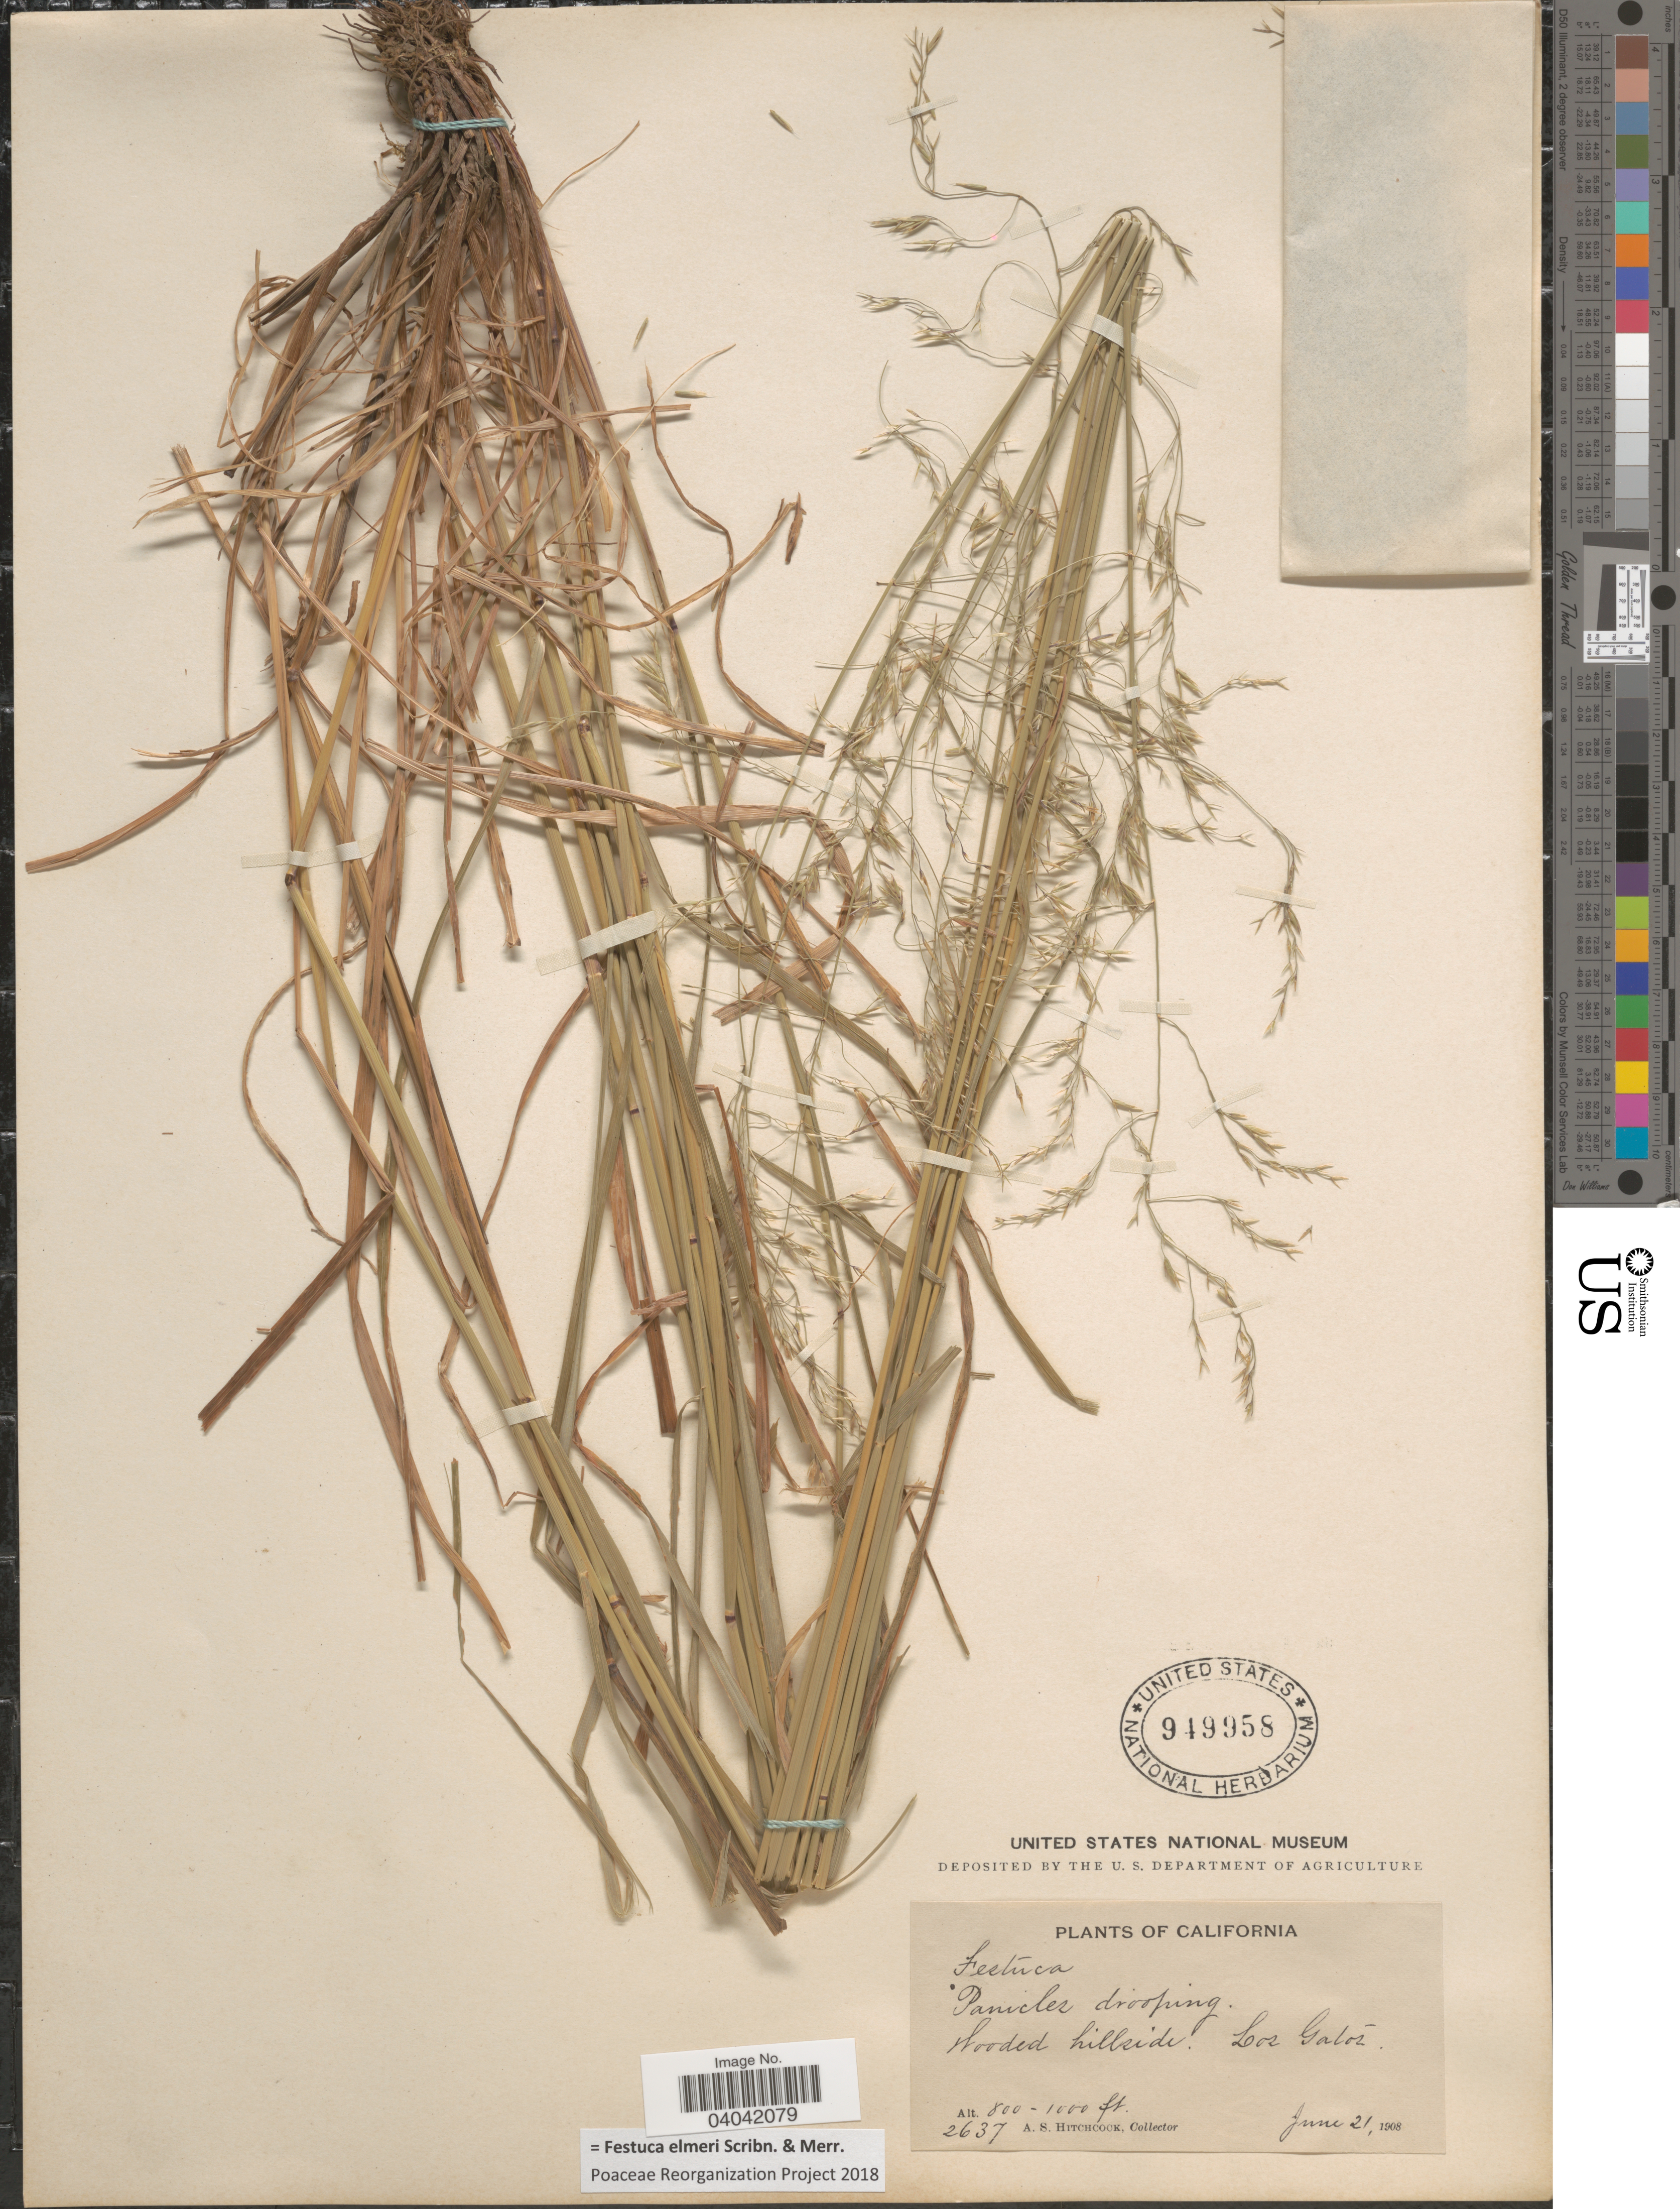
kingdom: Plantae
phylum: Tracheophyta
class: Liliopsida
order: Poales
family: Poaceae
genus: Festuca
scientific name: Festuca elmeri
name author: Scribn. & Merr.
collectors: A. S. Hitchcock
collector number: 2637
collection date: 1908-06-21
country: United States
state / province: California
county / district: Santa Clara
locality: Panicles drooping. Wooded hillside. Los Gatos.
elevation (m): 244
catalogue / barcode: US 949958